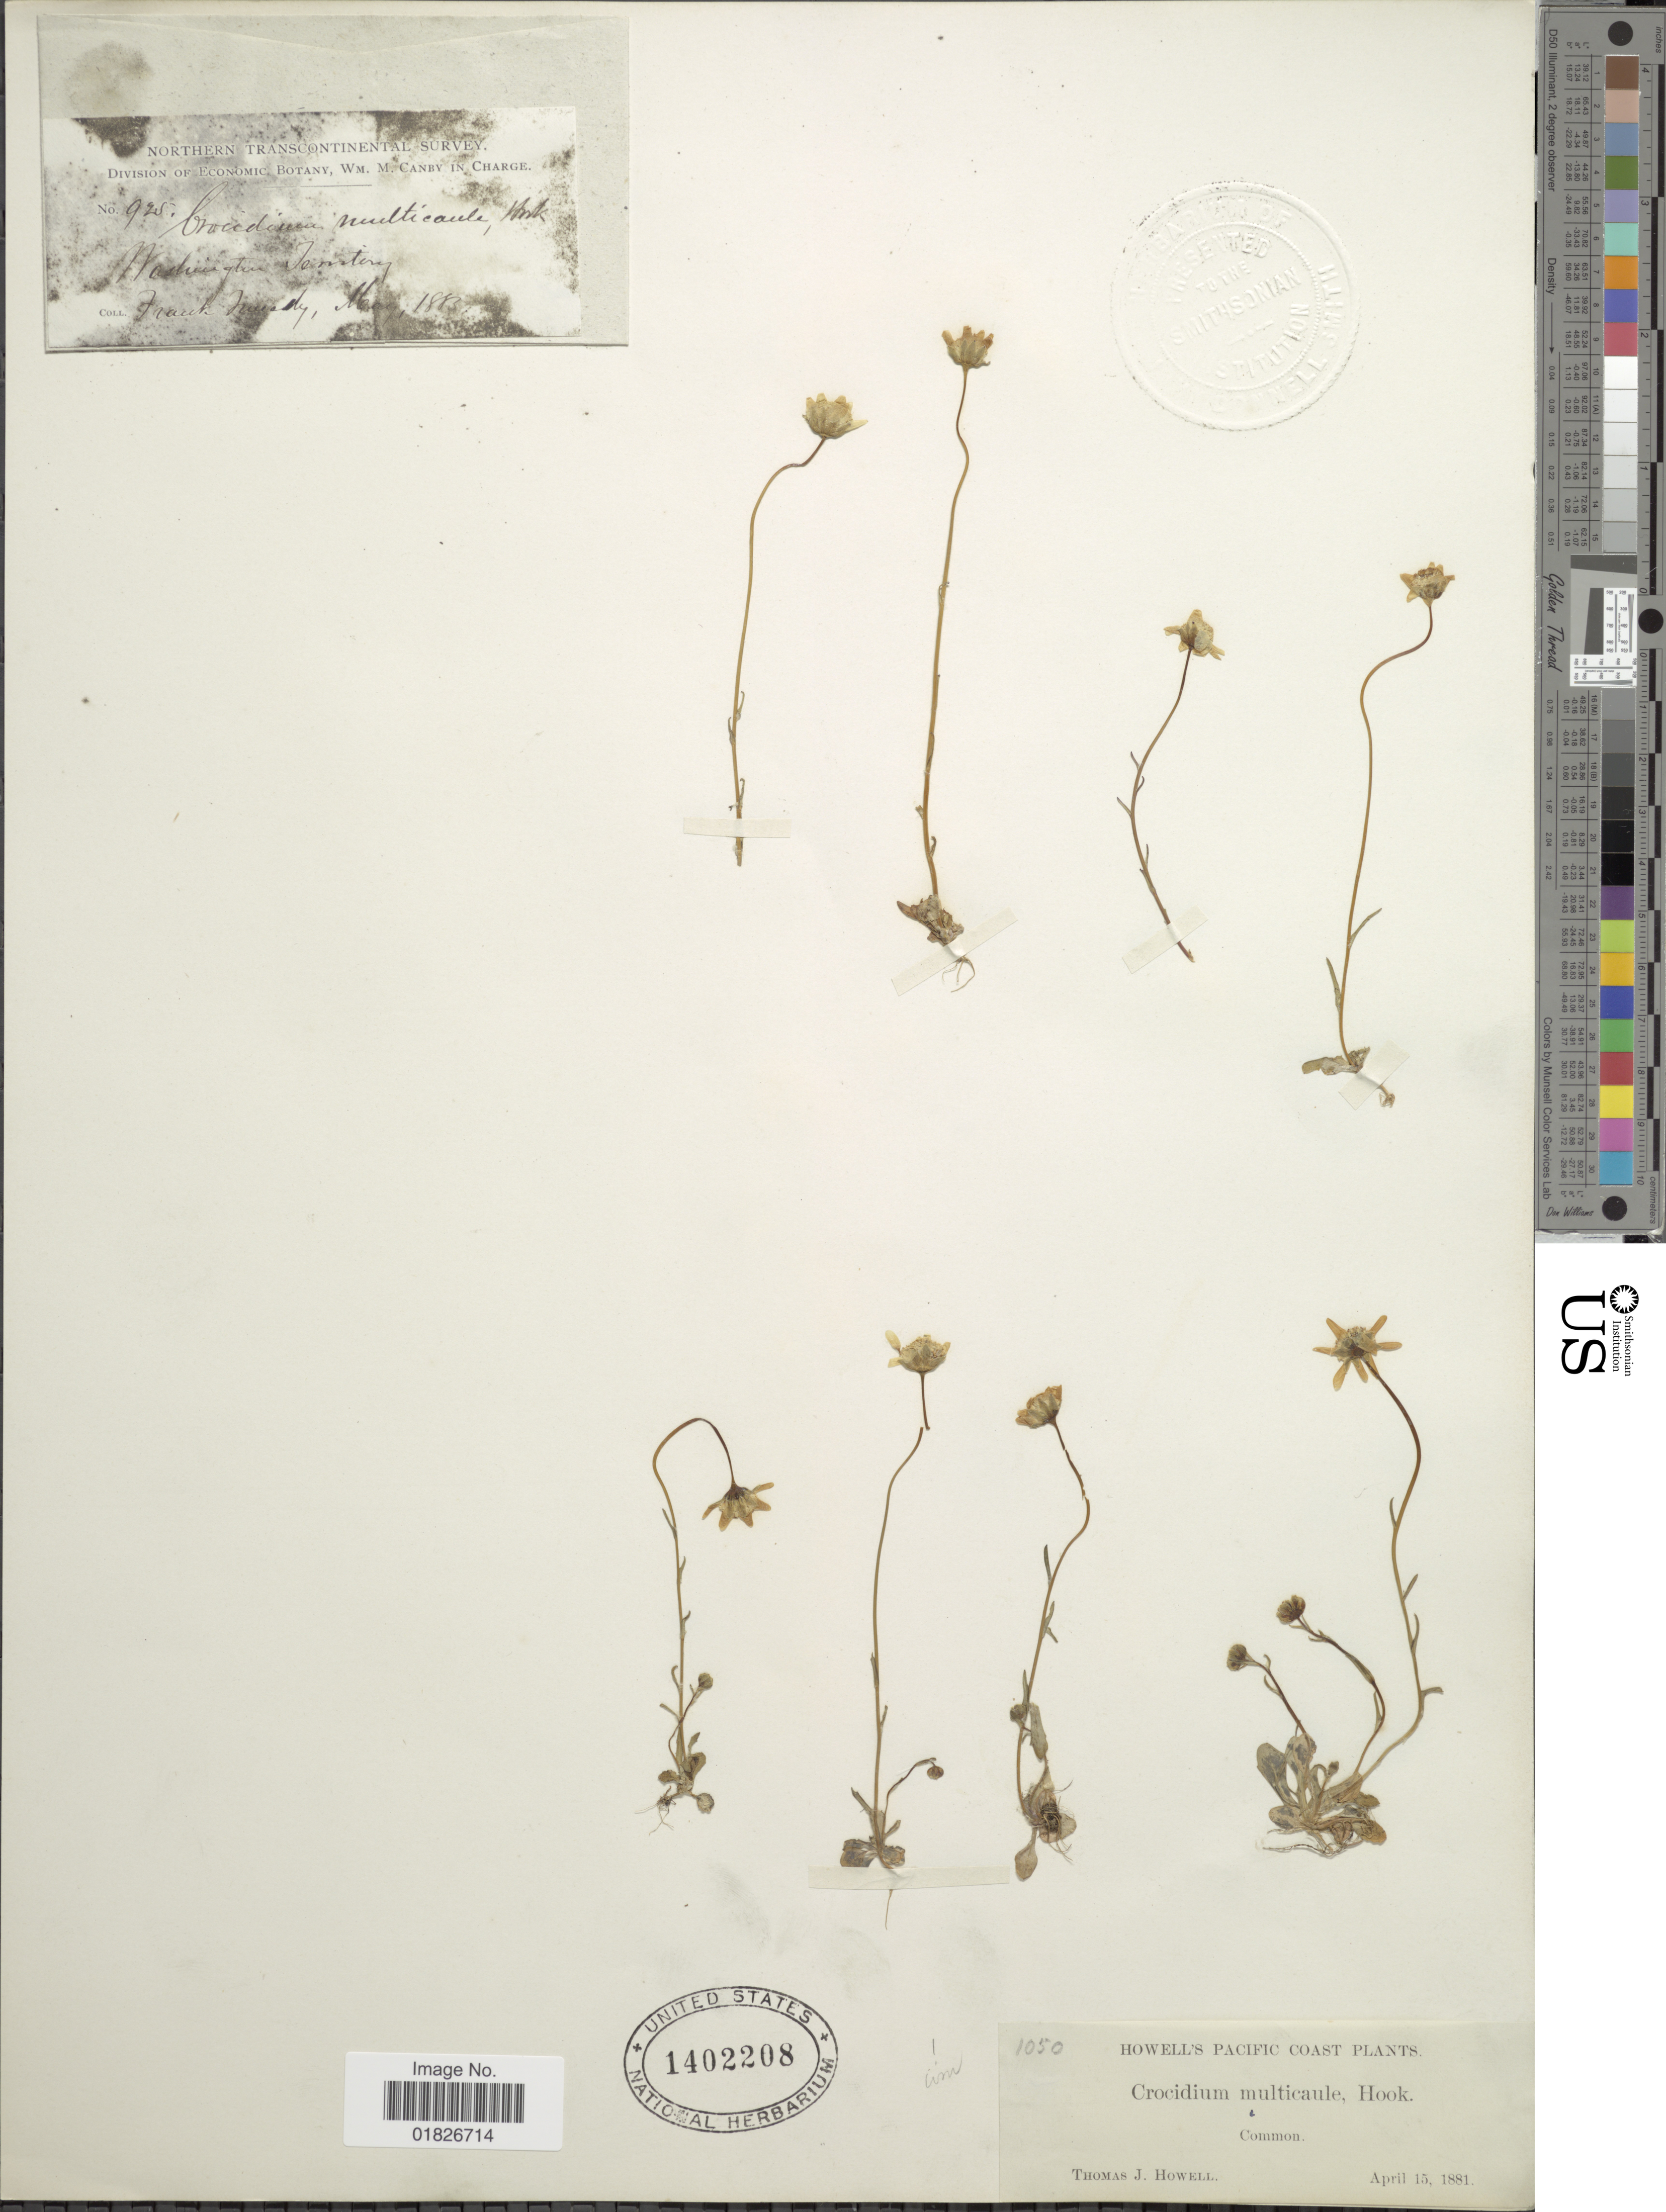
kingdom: Plantae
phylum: Tracheophyta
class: Magnoliopsida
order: Asterales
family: Asteraceae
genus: Crocidium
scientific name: Crocidium multicaule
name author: Hook.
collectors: F. Tweedy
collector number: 925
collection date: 1883-05-15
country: United States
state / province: Washington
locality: Washington Territory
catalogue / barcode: US 1402208